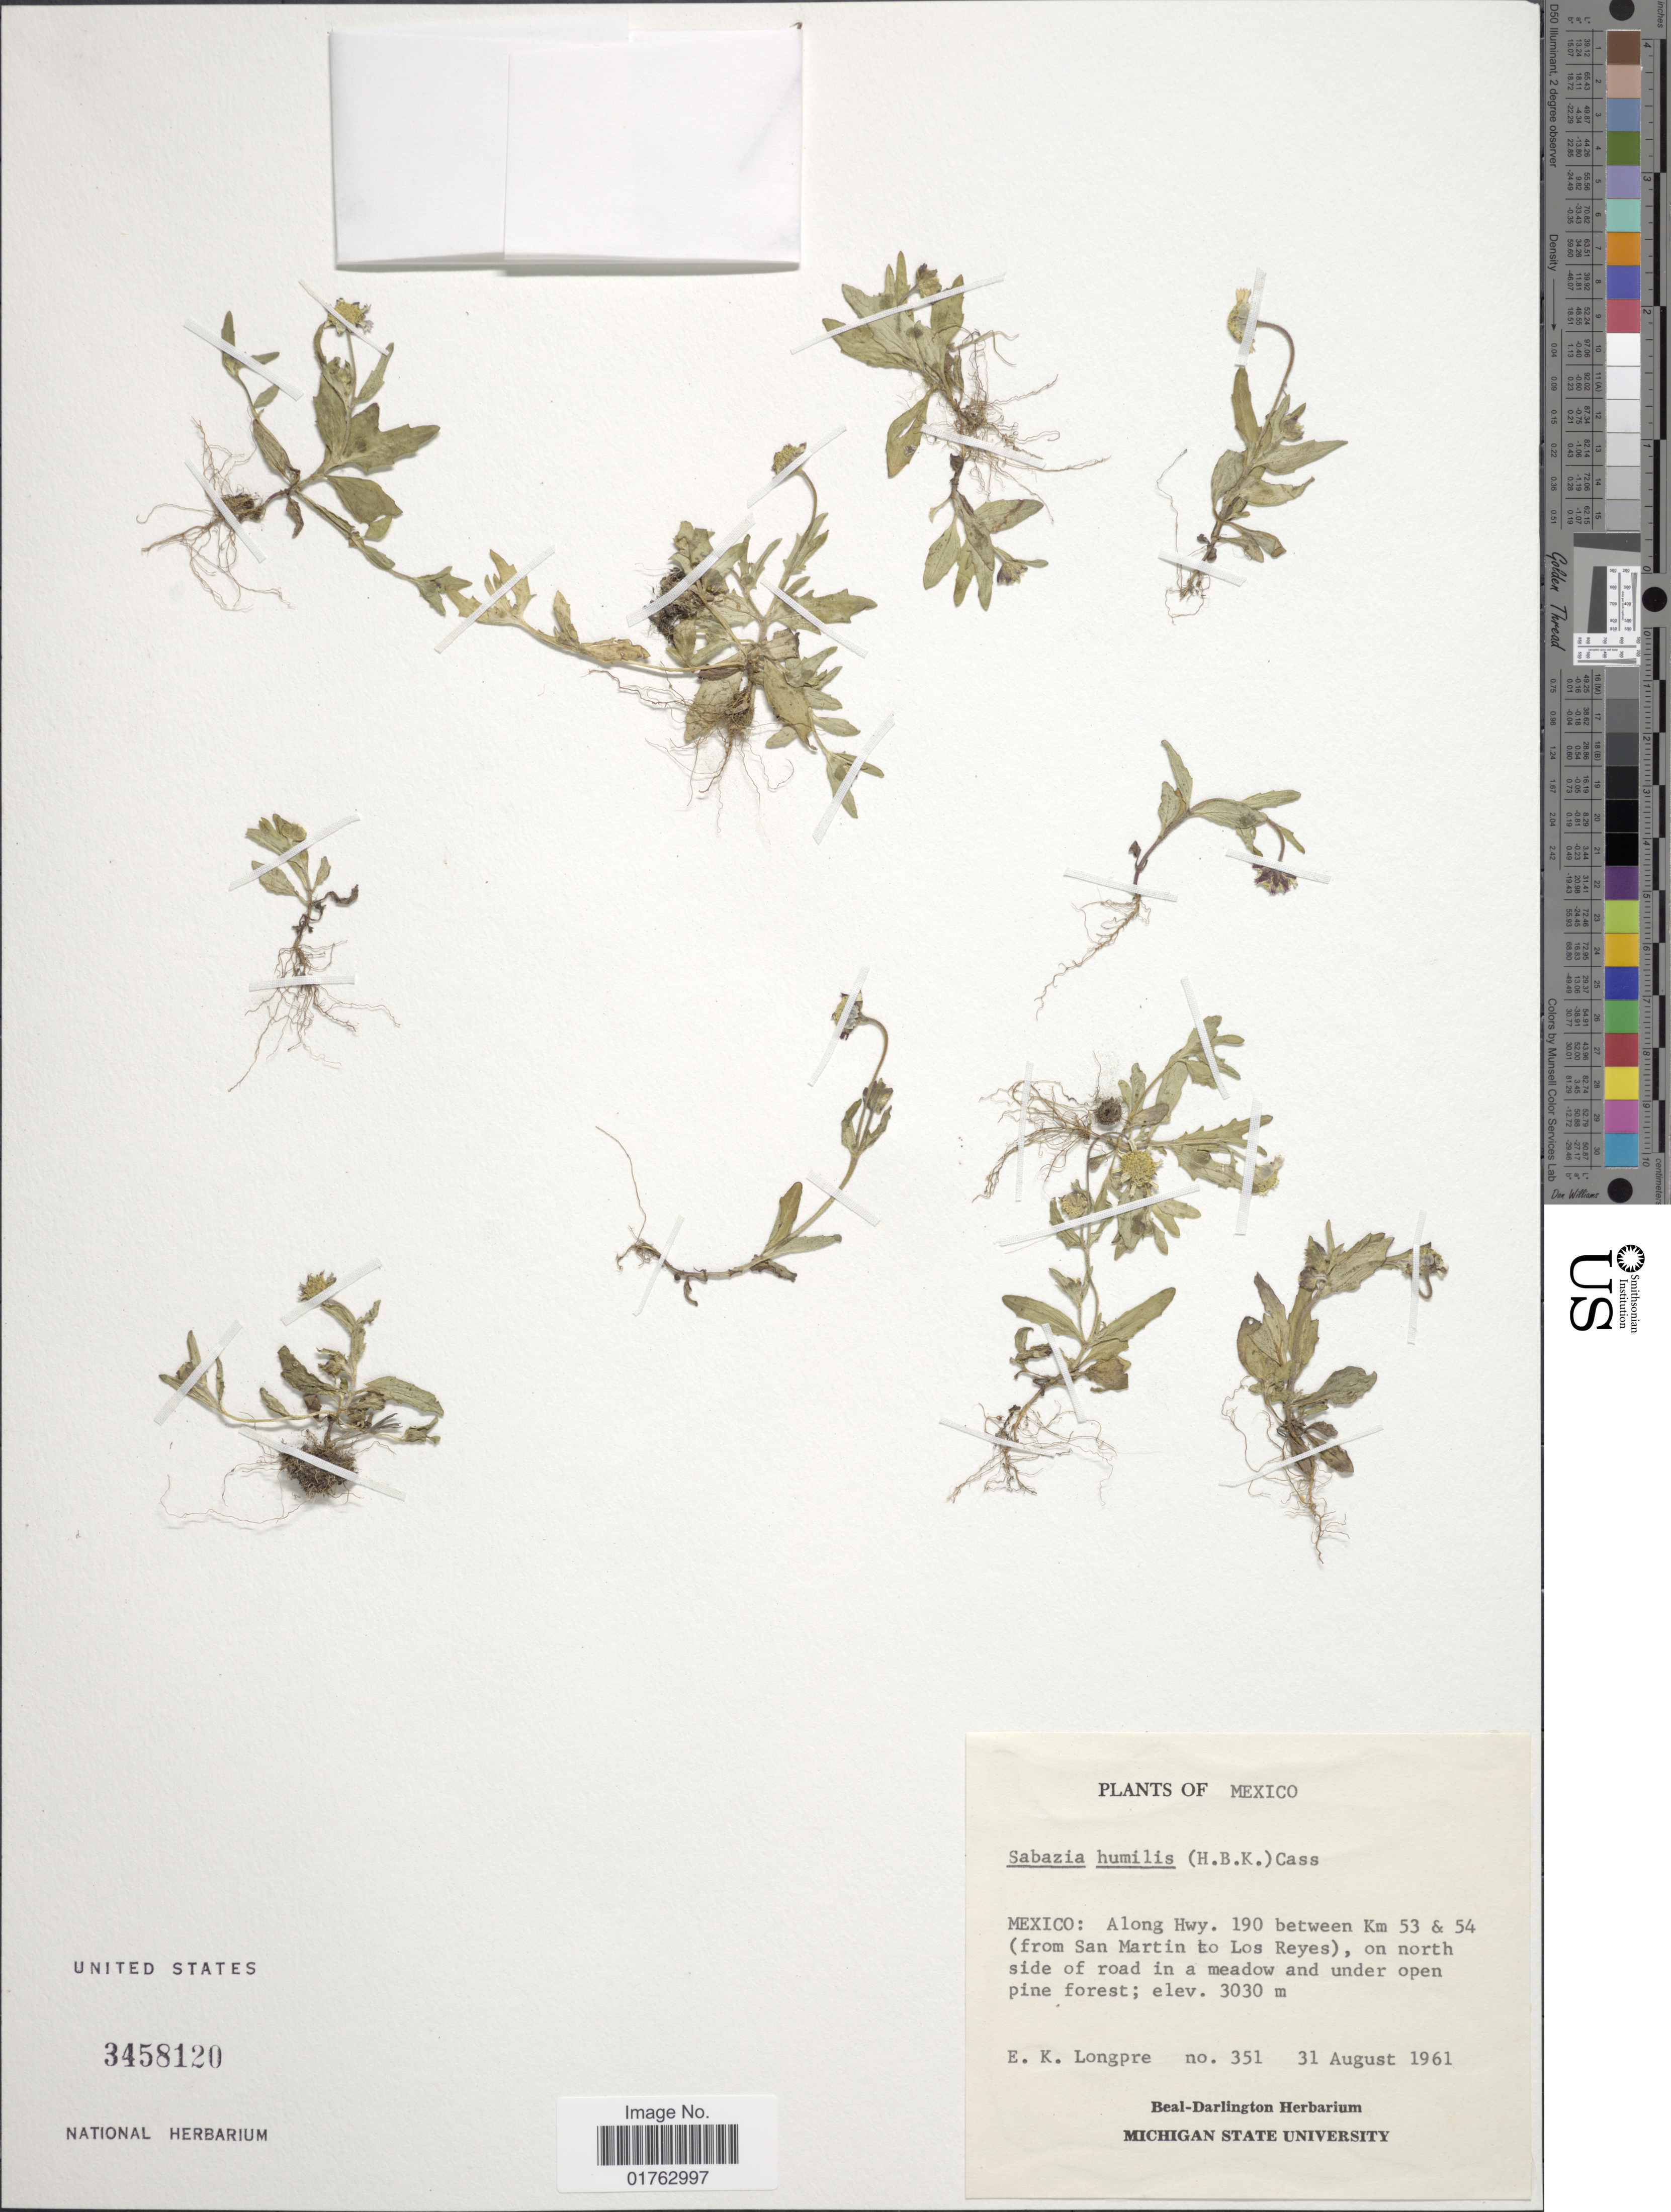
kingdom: Plantae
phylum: Tracheophyta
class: Magnoliopsida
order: Asterales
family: Asteraceae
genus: Sabazia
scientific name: Sabazia humilis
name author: (Kunth) Cass.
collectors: E. Longpre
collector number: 351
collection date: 1961-08-31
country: Mexico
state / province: México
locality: Along Hwy. 190 between km 53 & 54 (from San Martin to Los Reyes), on north side of road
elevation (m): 3030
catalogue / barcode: US 3458120